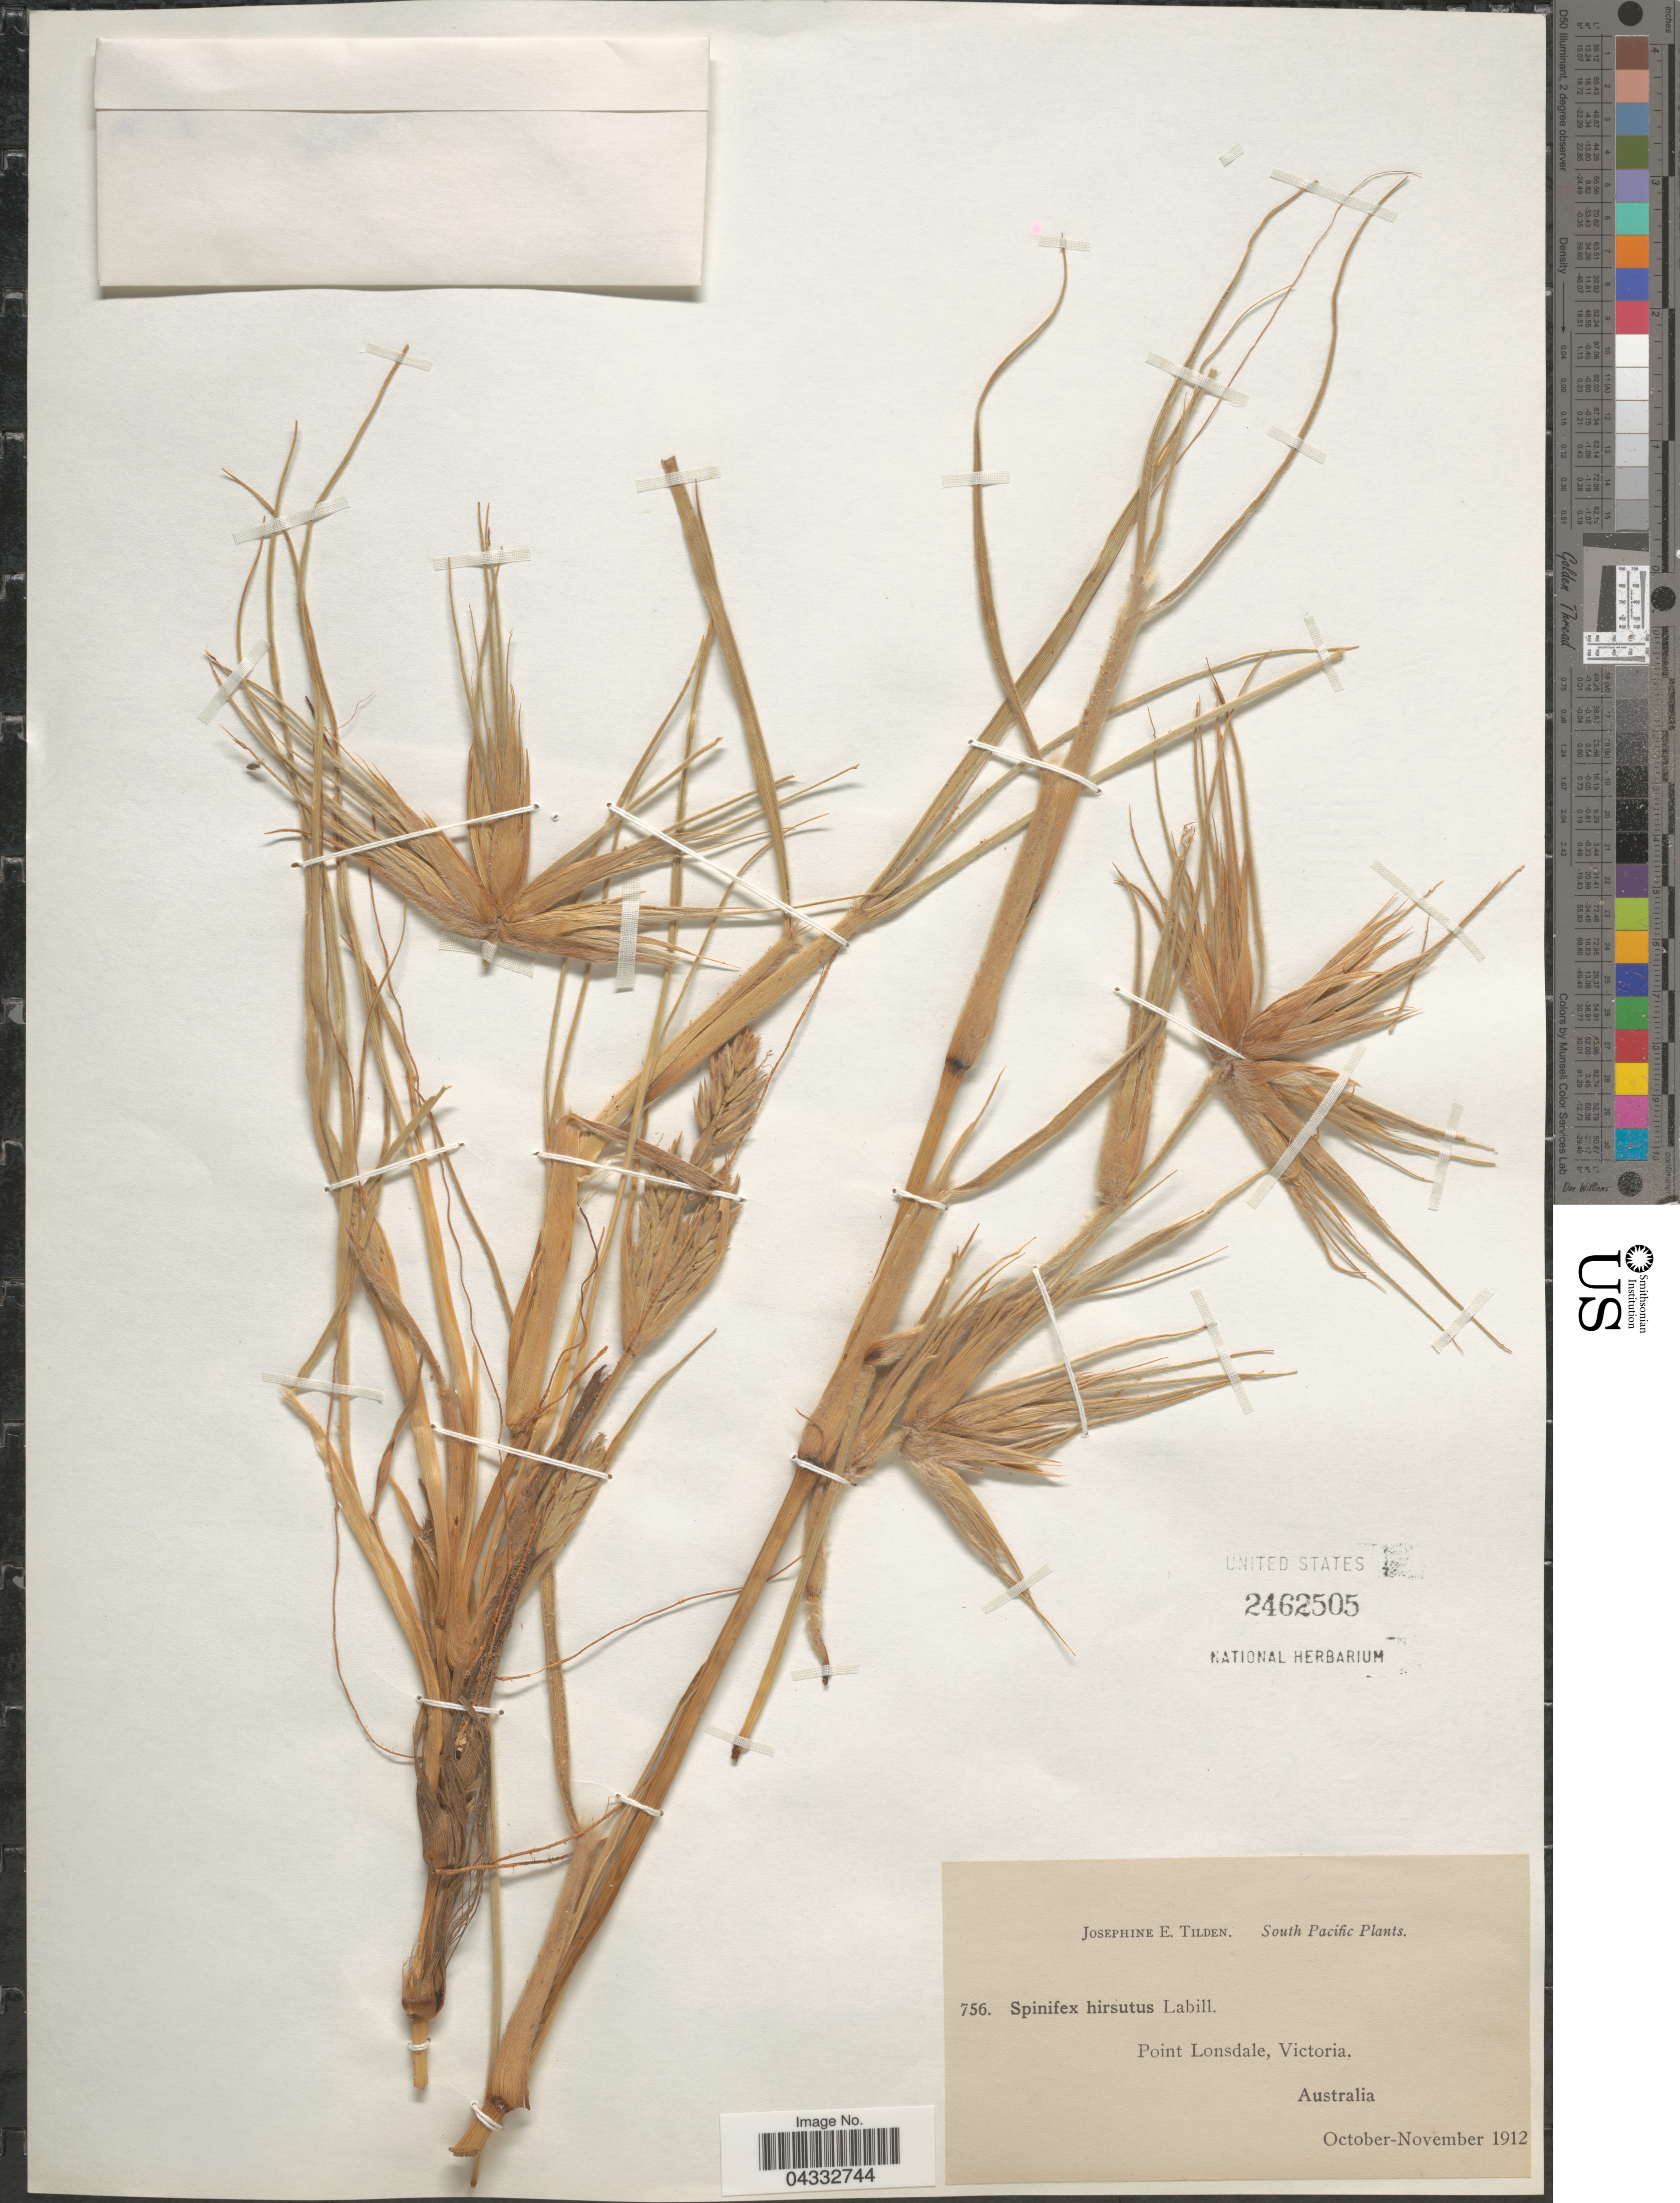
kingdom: Plantae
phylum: Tracheophyta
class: Liliopsida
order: Poales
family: Poaceae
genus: Spinifex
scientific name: Spinifex hirsutus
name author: Labill.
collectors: J. E. Tilden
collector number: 756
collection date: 1912-10/1912-11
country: Australia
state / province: Victoria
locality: South Pacific. Point Lonsdale, Victoria.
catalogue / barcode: US 2462505